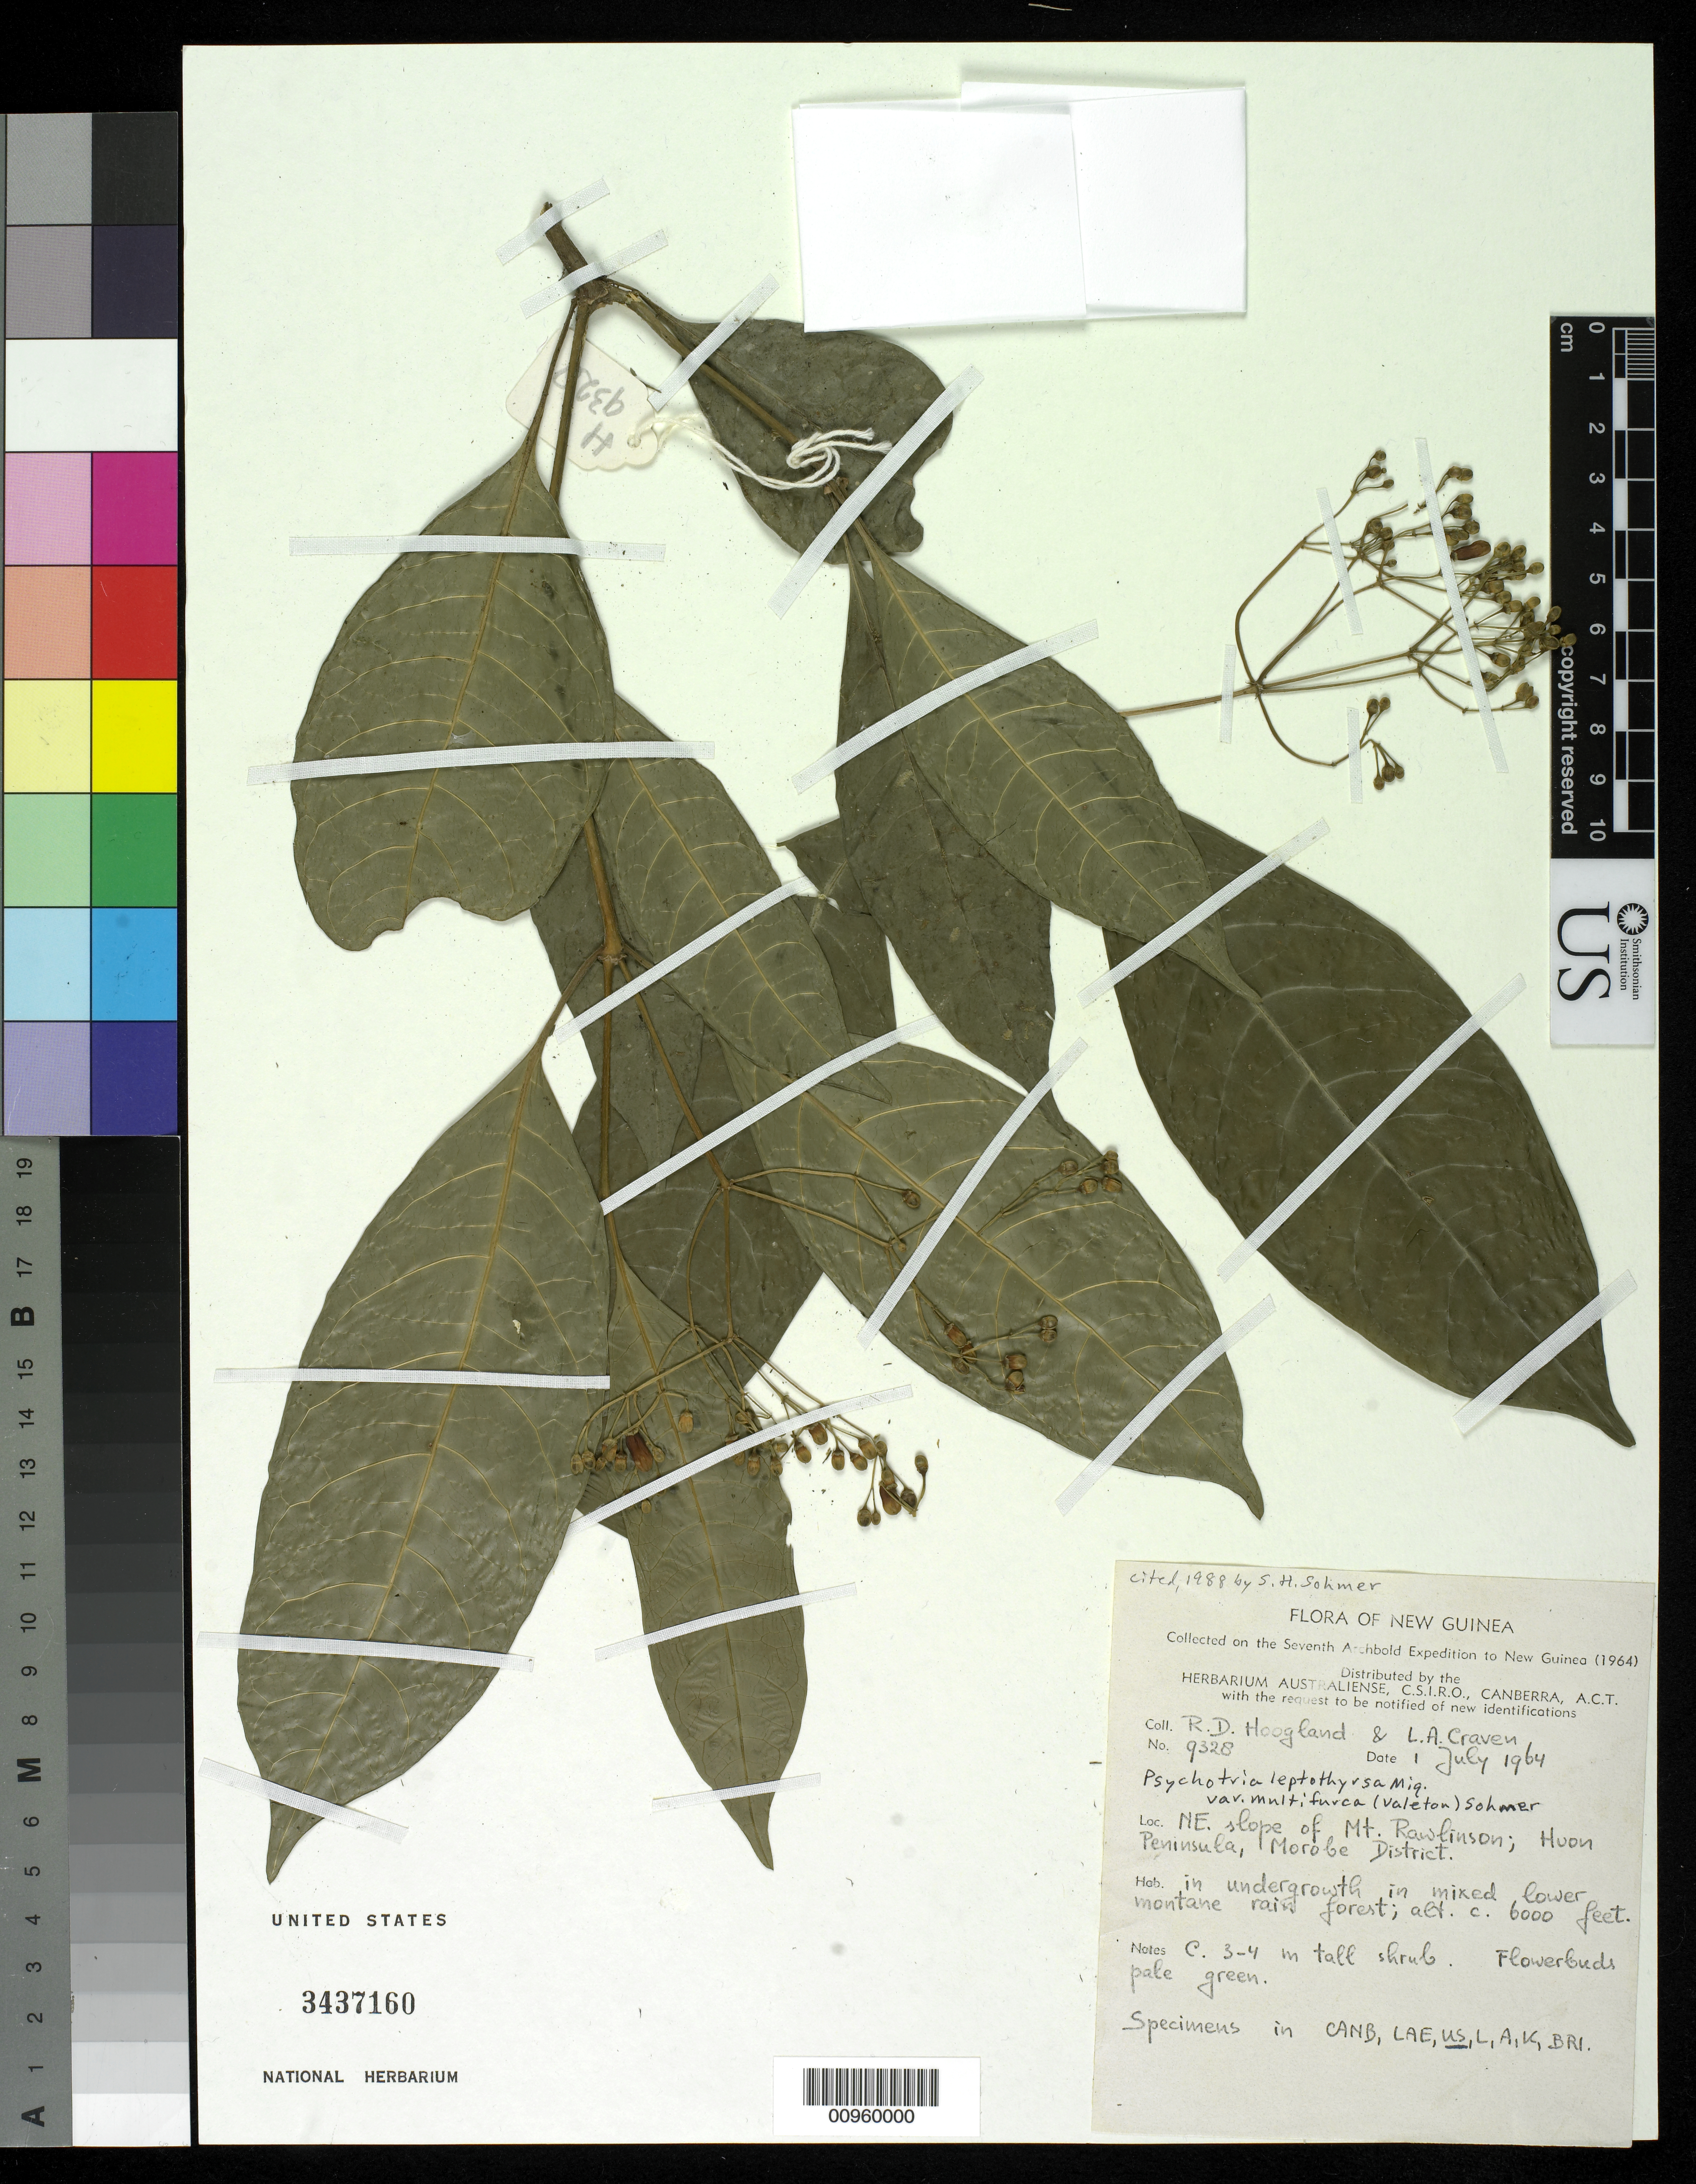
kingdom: Plantae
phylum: Tracheophyta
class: Magnoliopsida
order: Gentianales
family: Rubiaceae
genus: Psychotria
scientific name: Psychotria leptothyrsa var. multifurca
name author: (Valeton) Sohmer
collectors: R. D. Hoogland & L. A. Craven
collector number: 9328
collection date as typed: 01 Jul 1964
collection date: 1964-07-01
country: Papua New Guinea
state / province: Morobe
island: New Guinea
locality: NE slope of Mt. Rawlinson; Huon Peninsula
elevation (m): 1829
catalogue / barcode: US 3437160